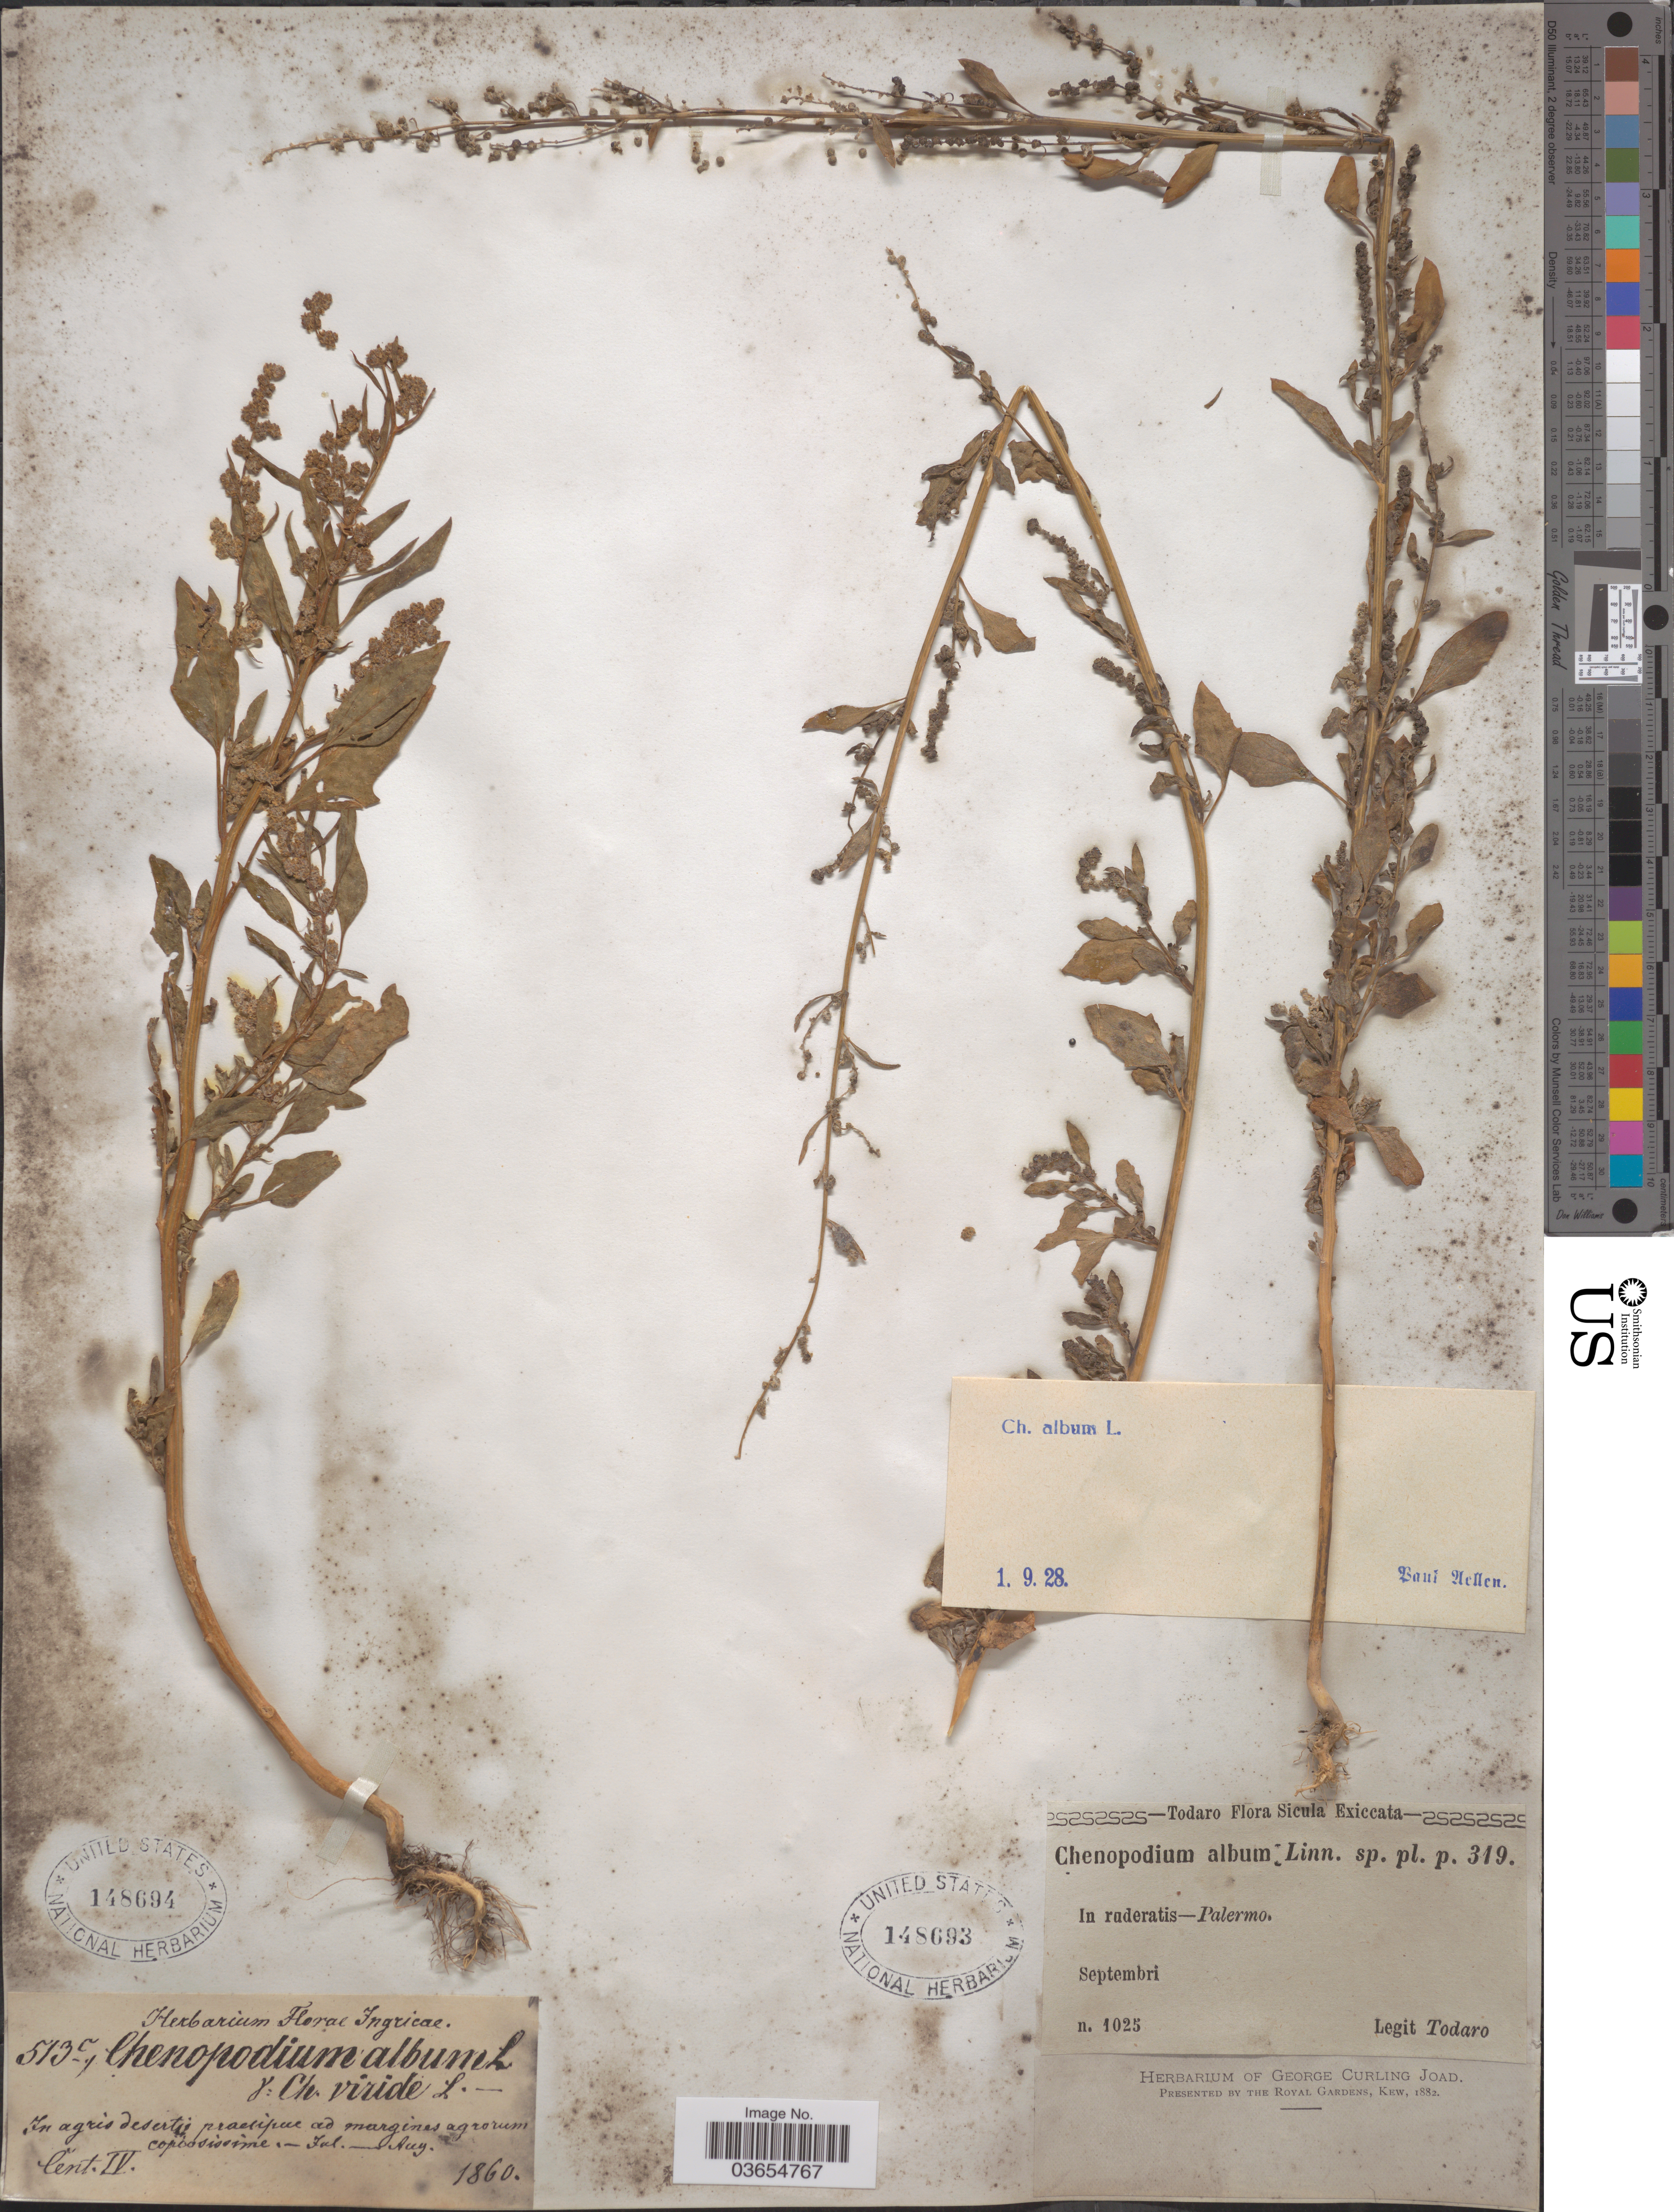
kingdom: Plantae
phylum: Tracheophyta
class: Magnoliopsida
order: Caryophyllales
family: Amaranthaceae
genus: Chenopodium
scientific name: Chenopodium album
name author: L.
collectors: Todaro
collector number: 1025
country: Italy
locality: Sicula. In ruderatis - Palermo.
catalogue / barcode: US 148693-2